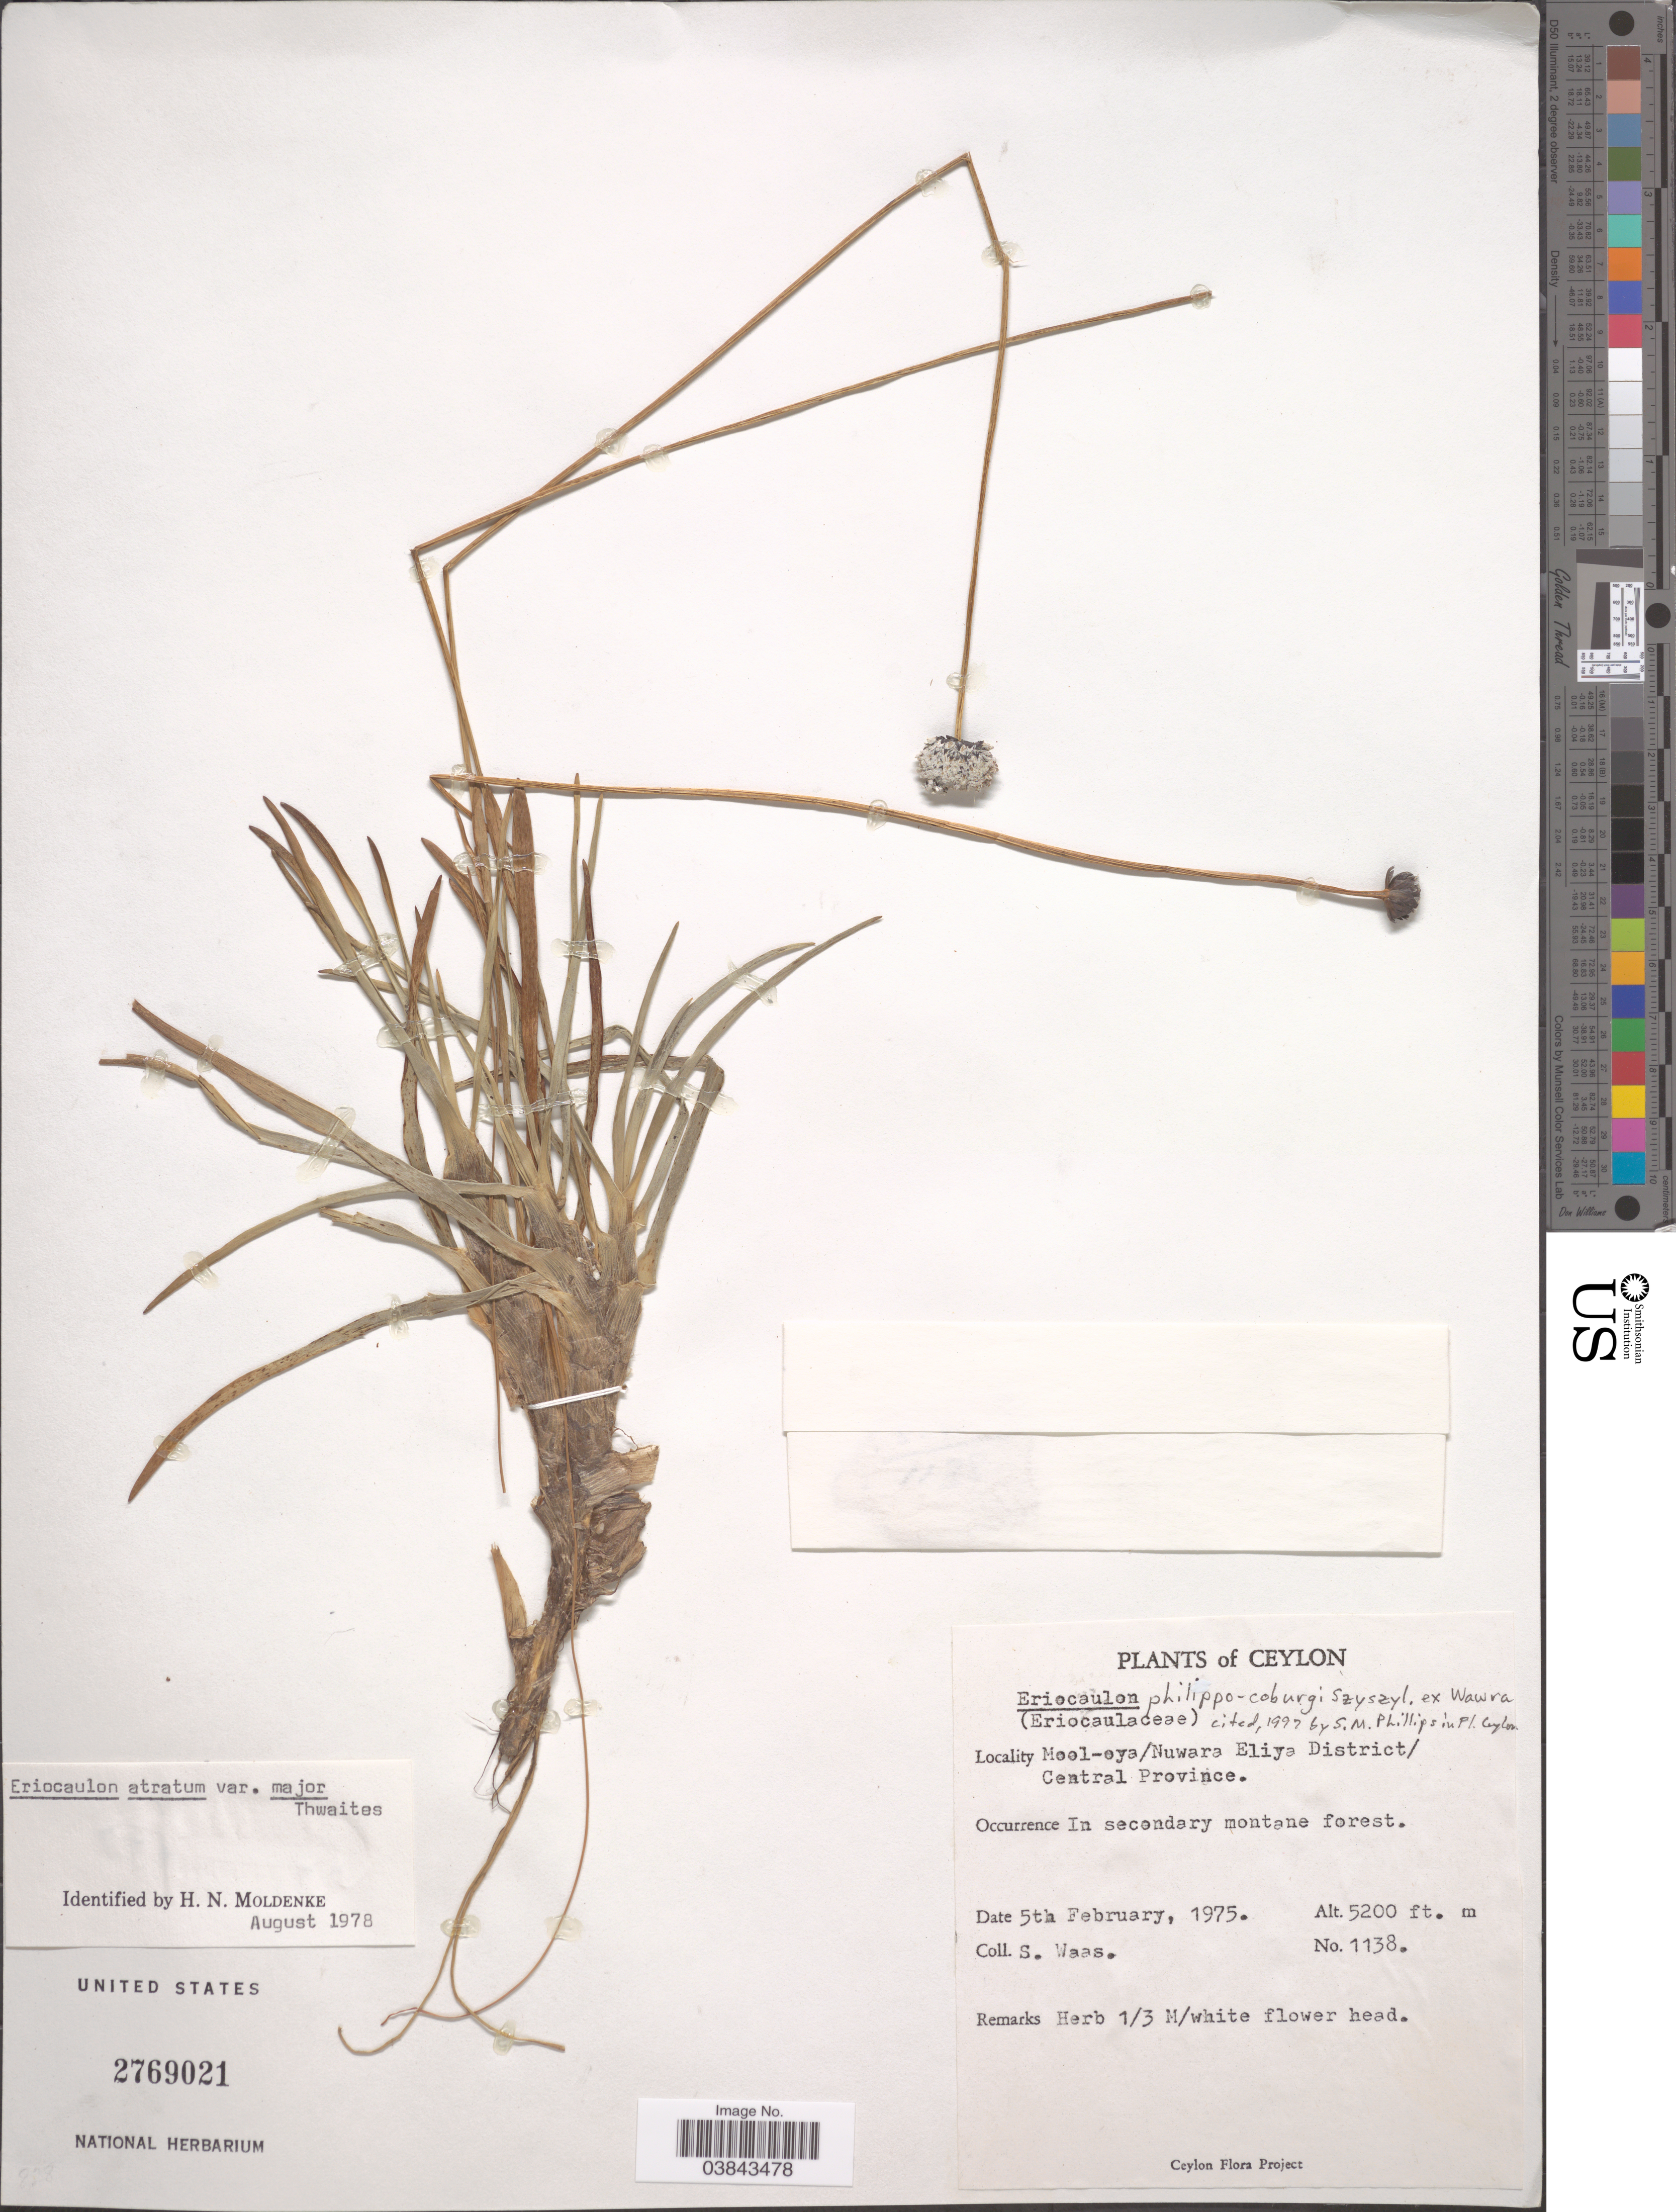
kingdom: Plantae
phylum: Tracheophyta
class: Liliopsida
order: Poales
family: Eriocaulaceae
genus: Eriocaulon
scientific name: Eriocaulon philippo-coburgii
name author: Szyszyl. ex Wawra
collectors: S. Waas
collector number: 1138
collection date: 1975-02-05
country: Sri Lanka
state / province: Central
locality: Ceylon. Mool-eya/ Nuwara Eliya District/ Central Province.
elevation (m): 1585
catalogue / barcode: US 2769021